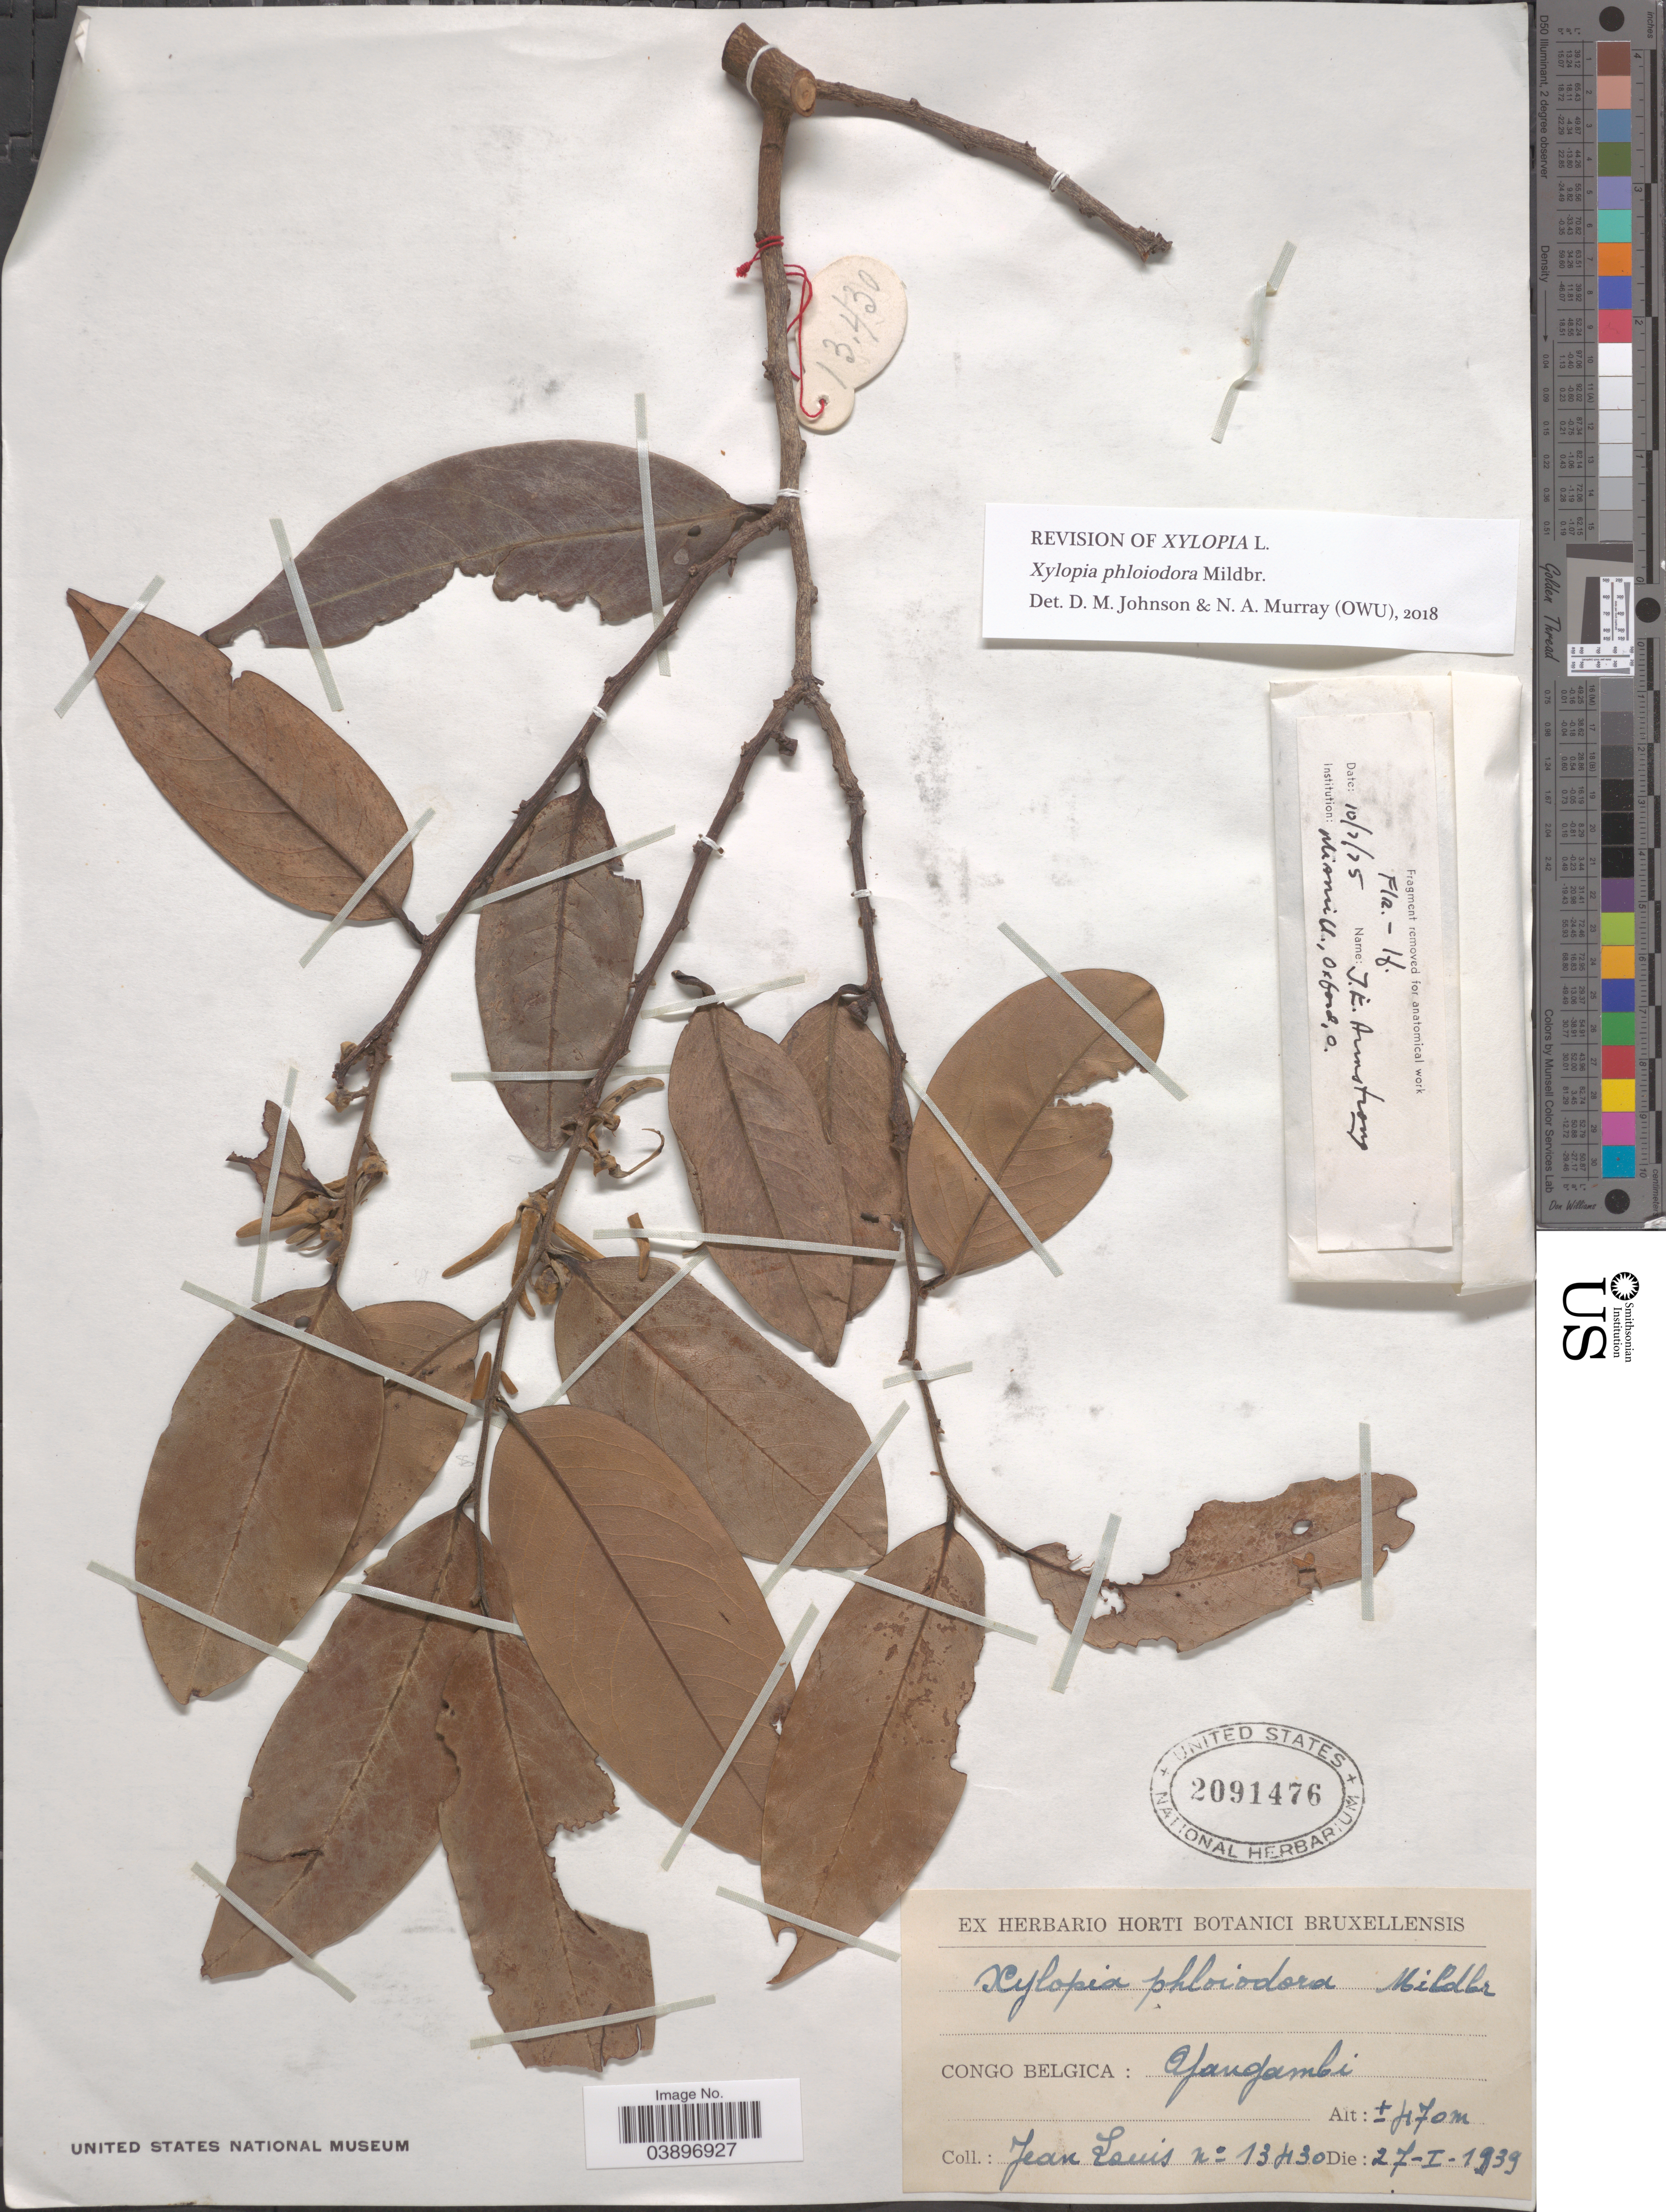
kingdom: Plantae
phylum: Tracheophyta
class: Magnoliopsida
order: Magnoliales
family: Annonaceae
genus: Xylopia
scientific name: Xylopia phloiodora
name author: Mildbr.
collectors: J. Louis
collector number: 13430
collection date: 1939-01-27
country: Congo, Democratic Republic of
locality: Congo Belgica: Yangambi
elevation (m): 470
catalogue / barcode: US 2091476